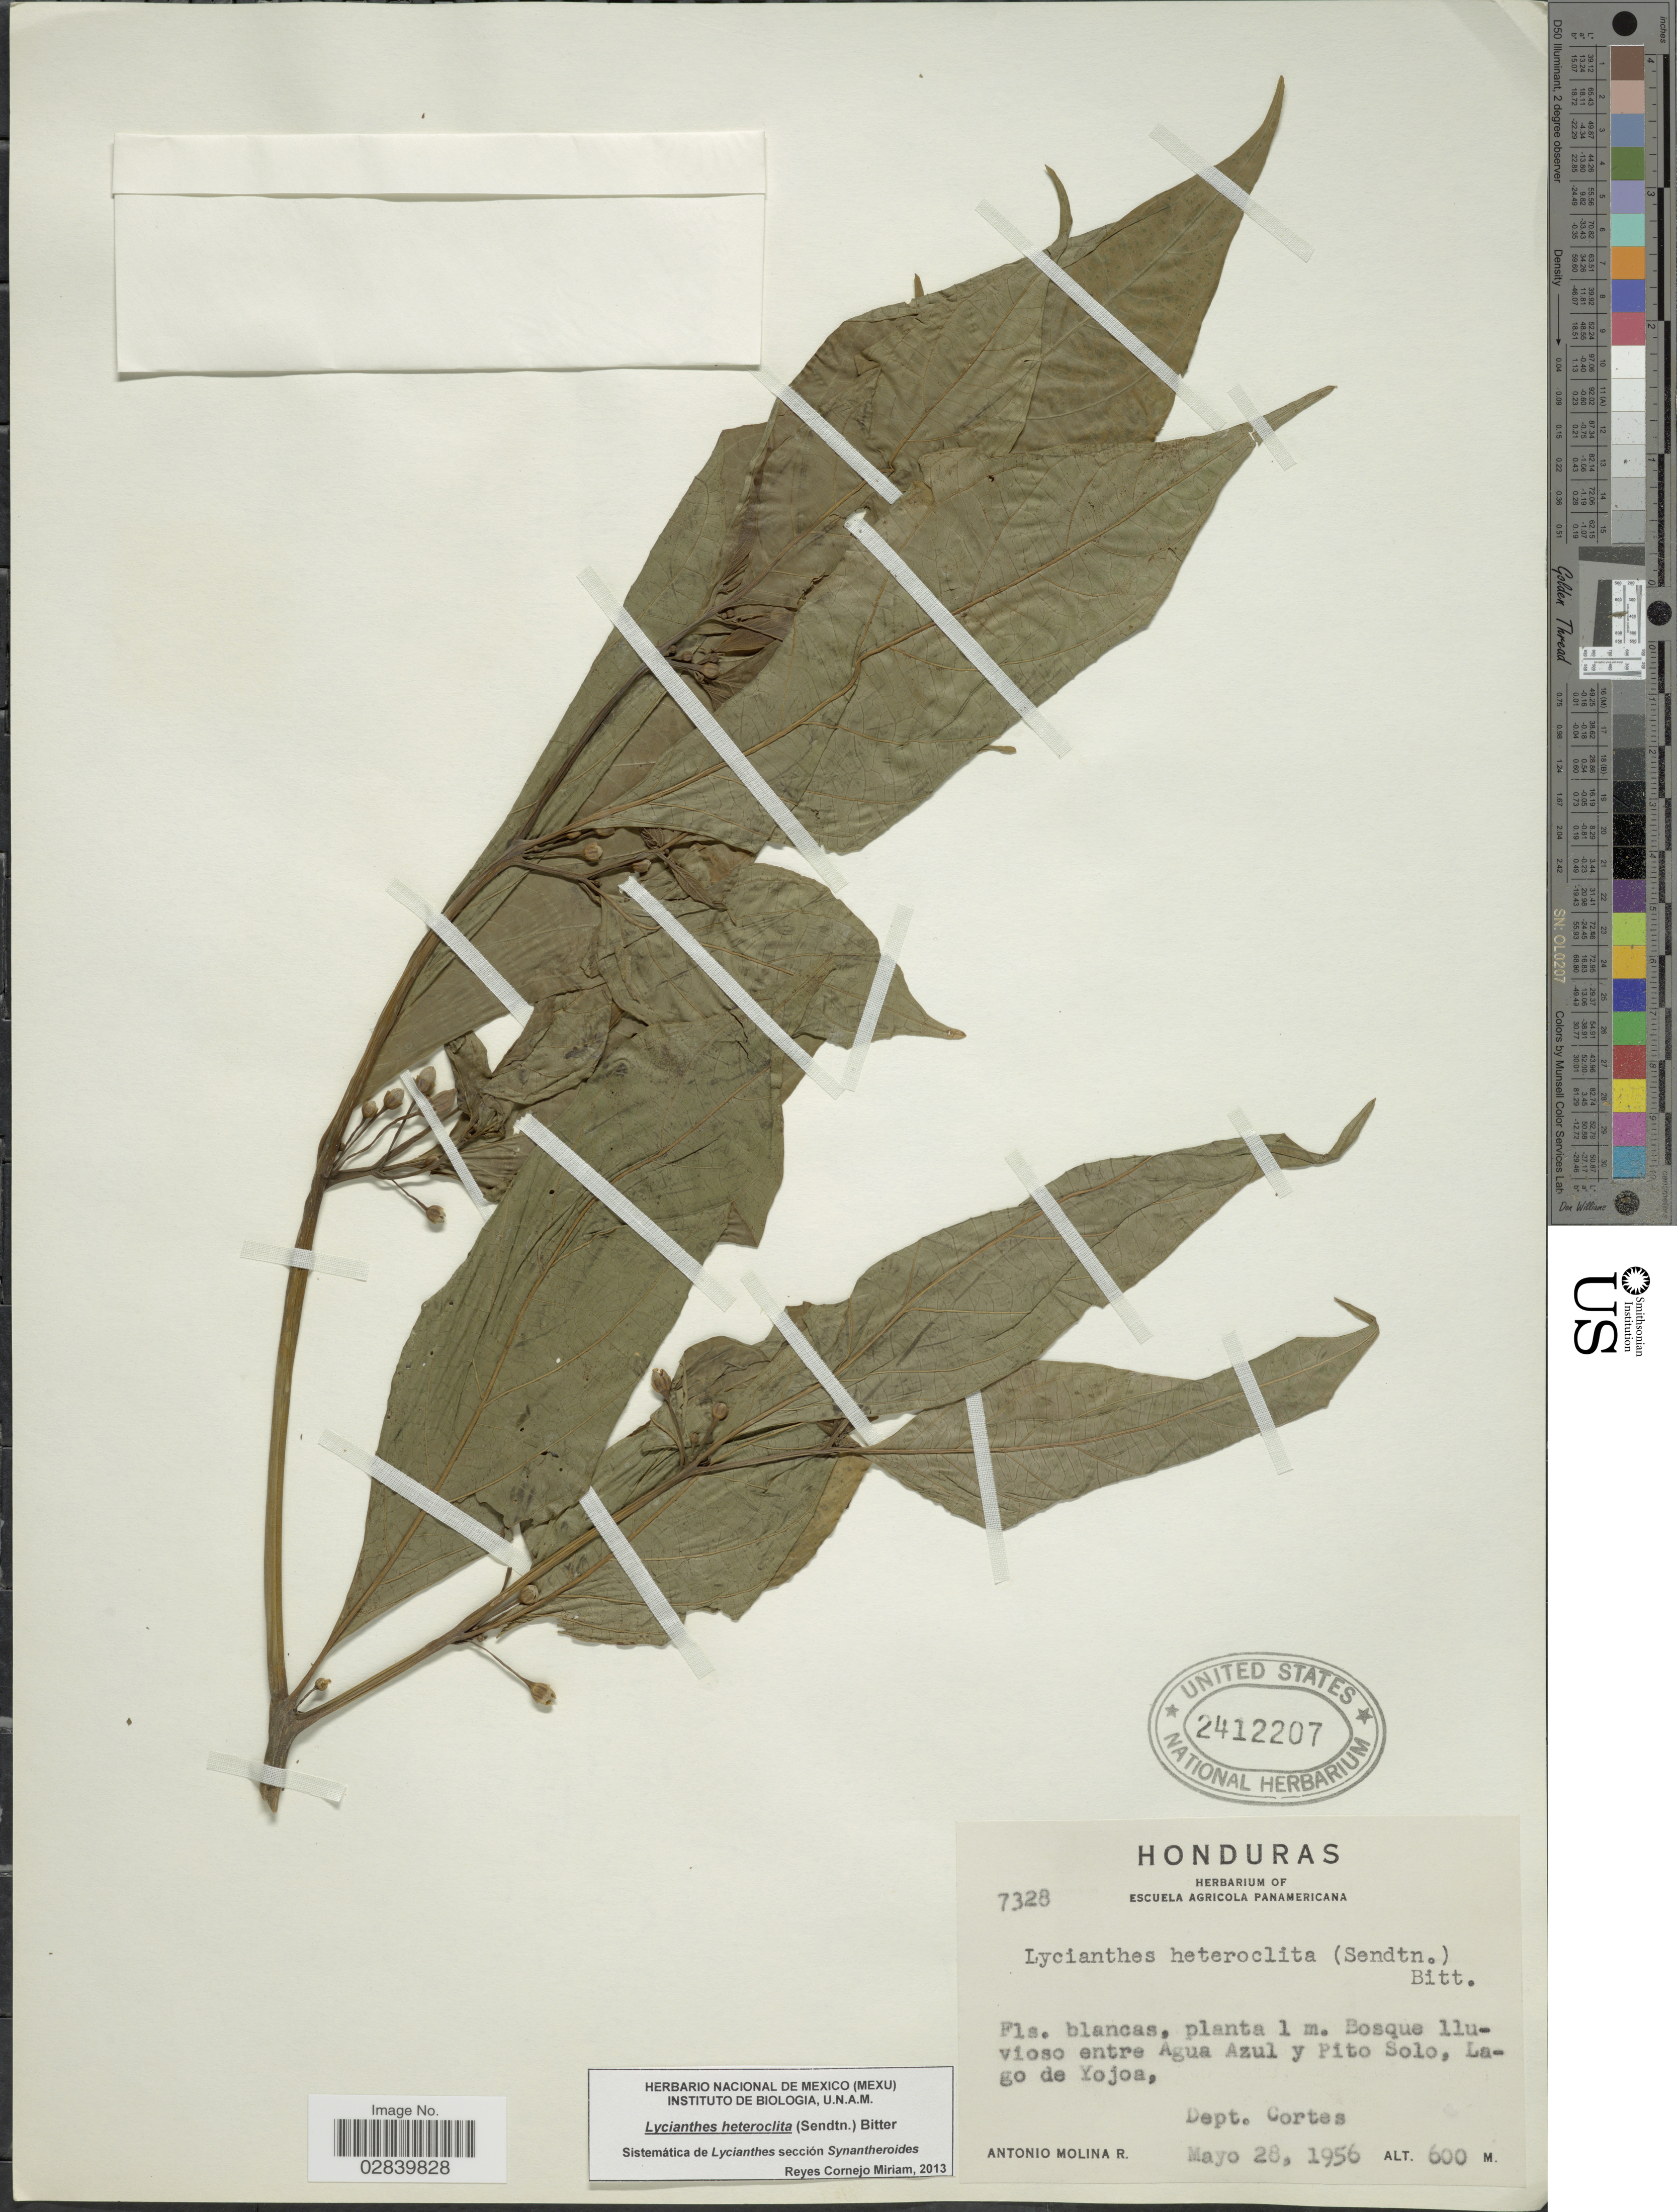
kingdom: Plantae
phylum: Tracheophyta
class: Magnoliopsida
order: Solanales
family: Solanaceae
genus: Lycianthes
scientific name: Lycianthes heteroclita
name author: (Sendtn.) Bitter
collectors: A. Molina R.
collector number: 7328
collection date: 1956-05-28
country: Honduras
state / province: Cortés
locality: Bosque lluvioso entre Agua Azul y Pito Solo, Lago de Yojoa, Dept. Cortes.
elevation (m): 600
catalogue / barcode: US 2412207